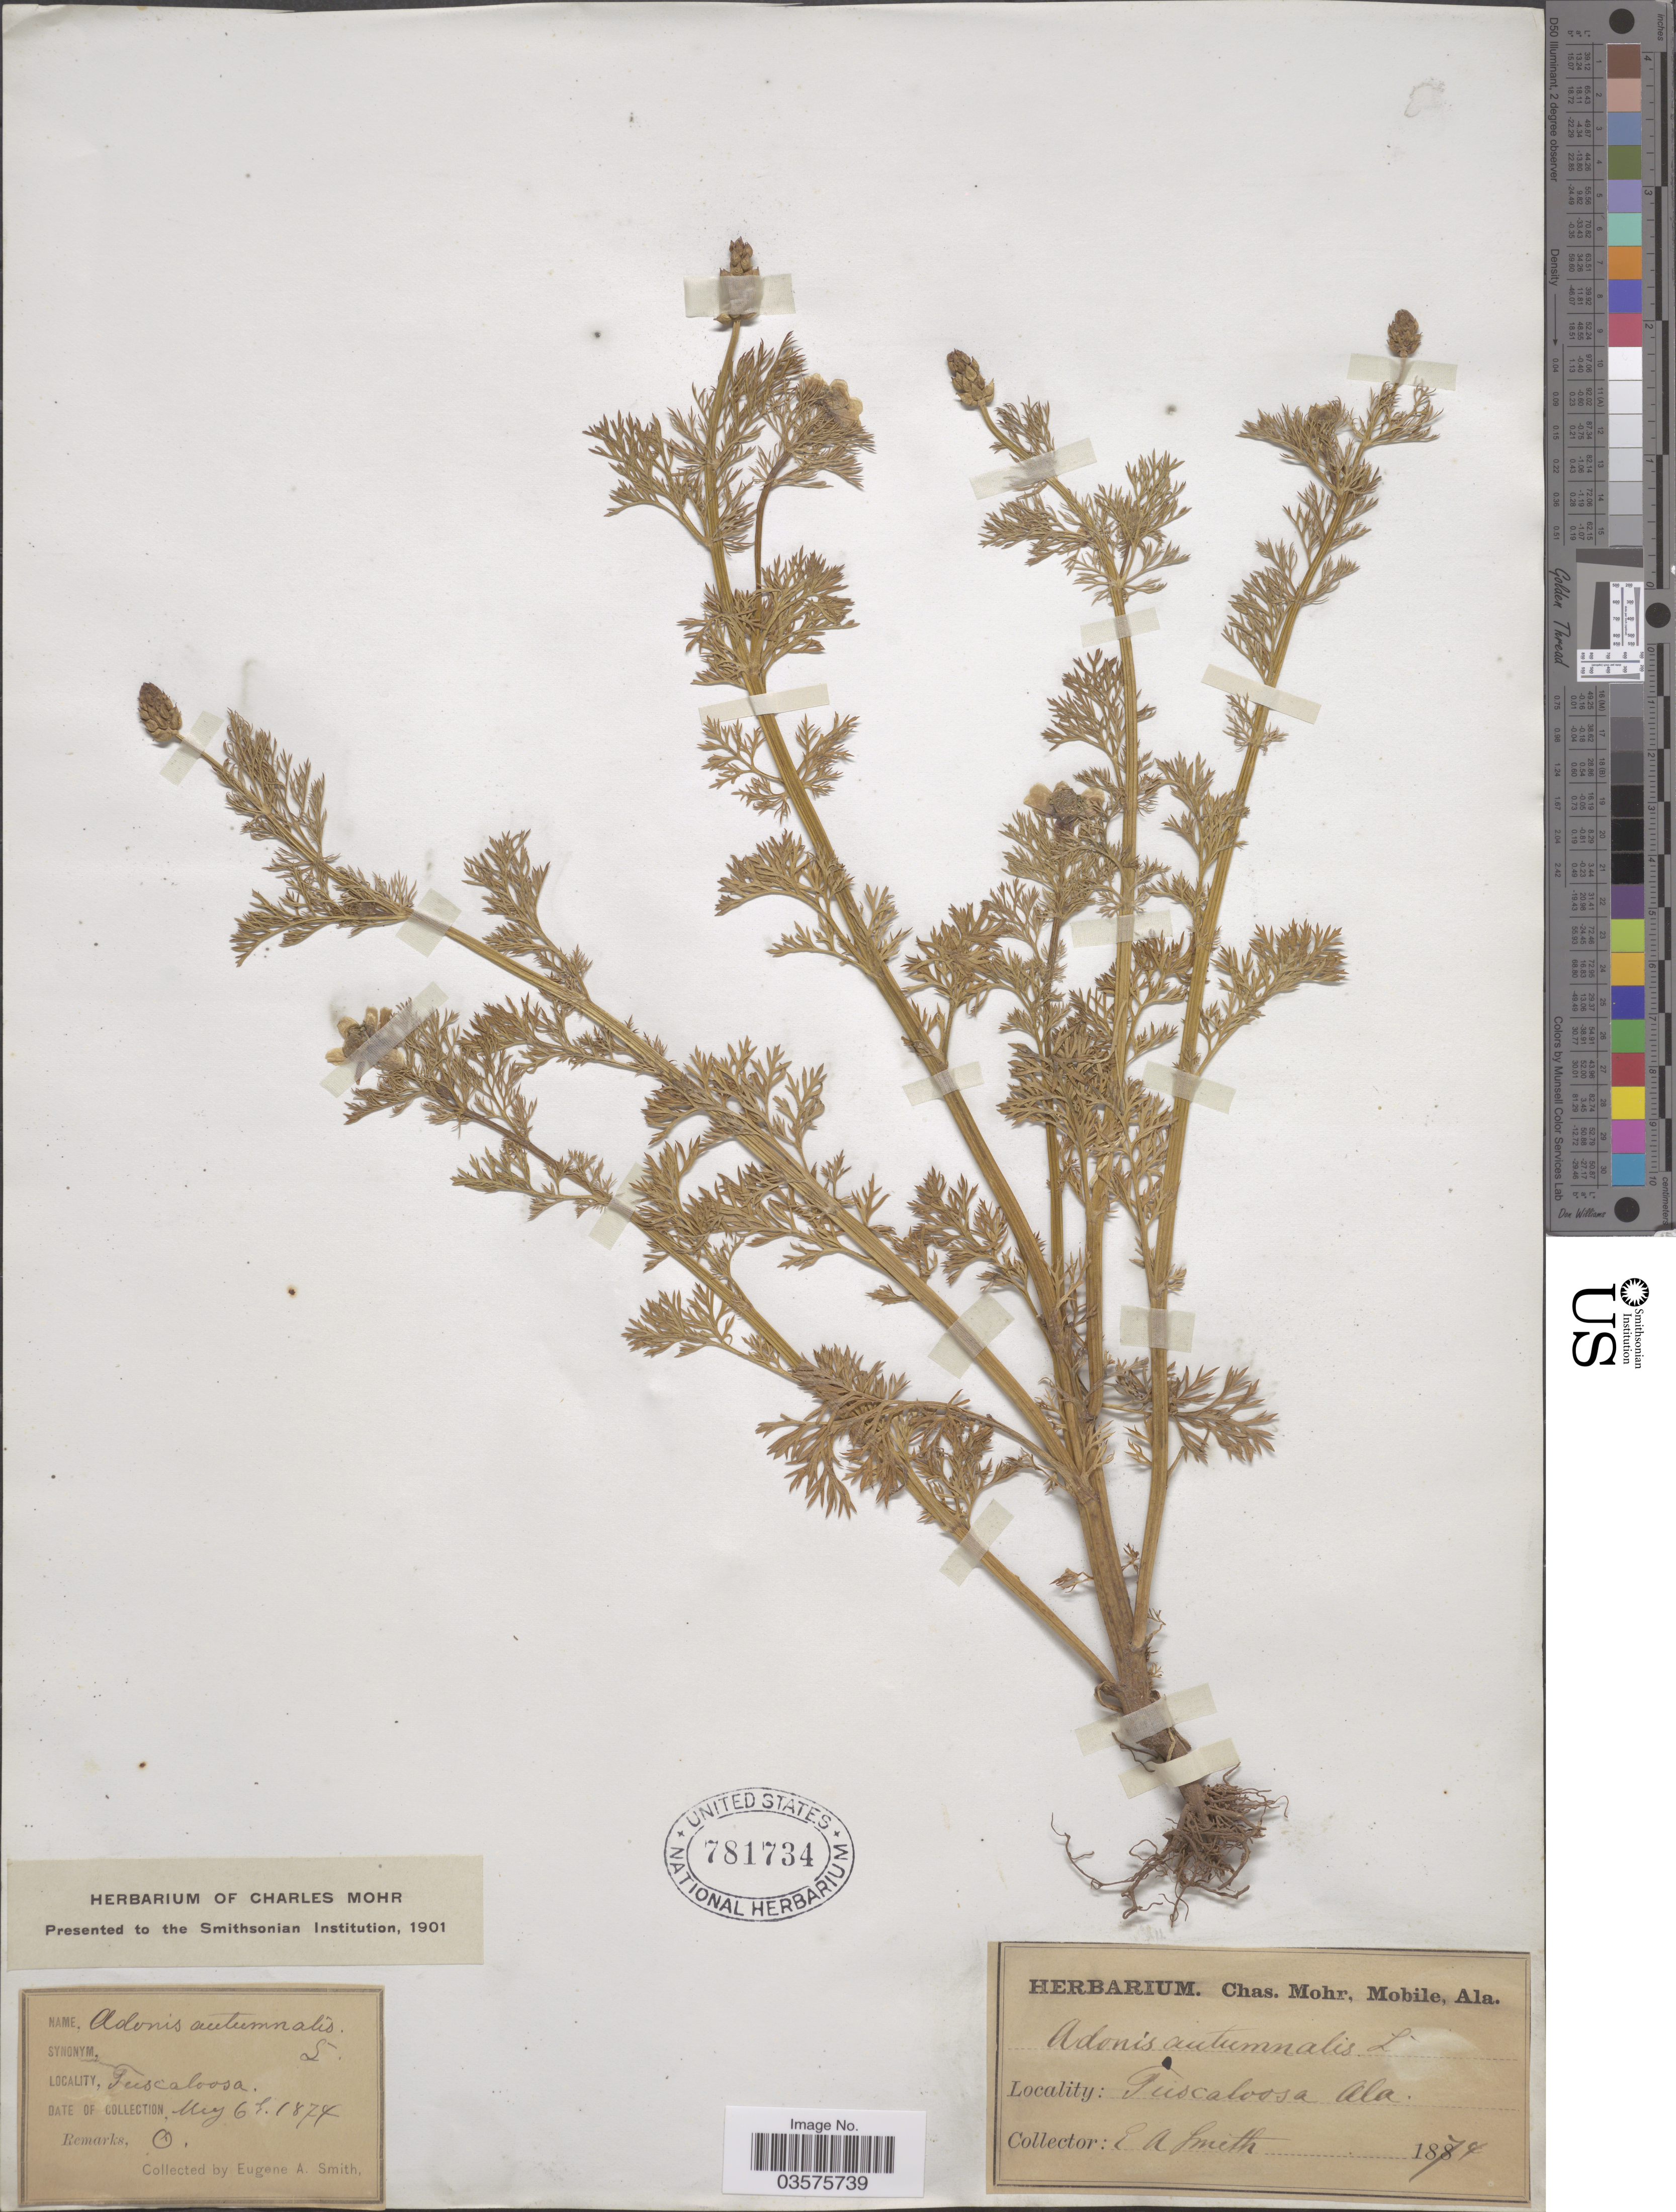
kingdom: Plantae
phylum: Tracheophyta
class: Magnoliopsida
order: Ranunculales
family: Ranunculaceae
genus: Adonis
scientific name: Adonis autumnalis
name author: M. Bieb.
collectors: E. A. Smith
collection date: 1874-05-06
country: United States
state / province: Alabama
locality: Tuscaloosa.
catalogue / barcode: US 781734